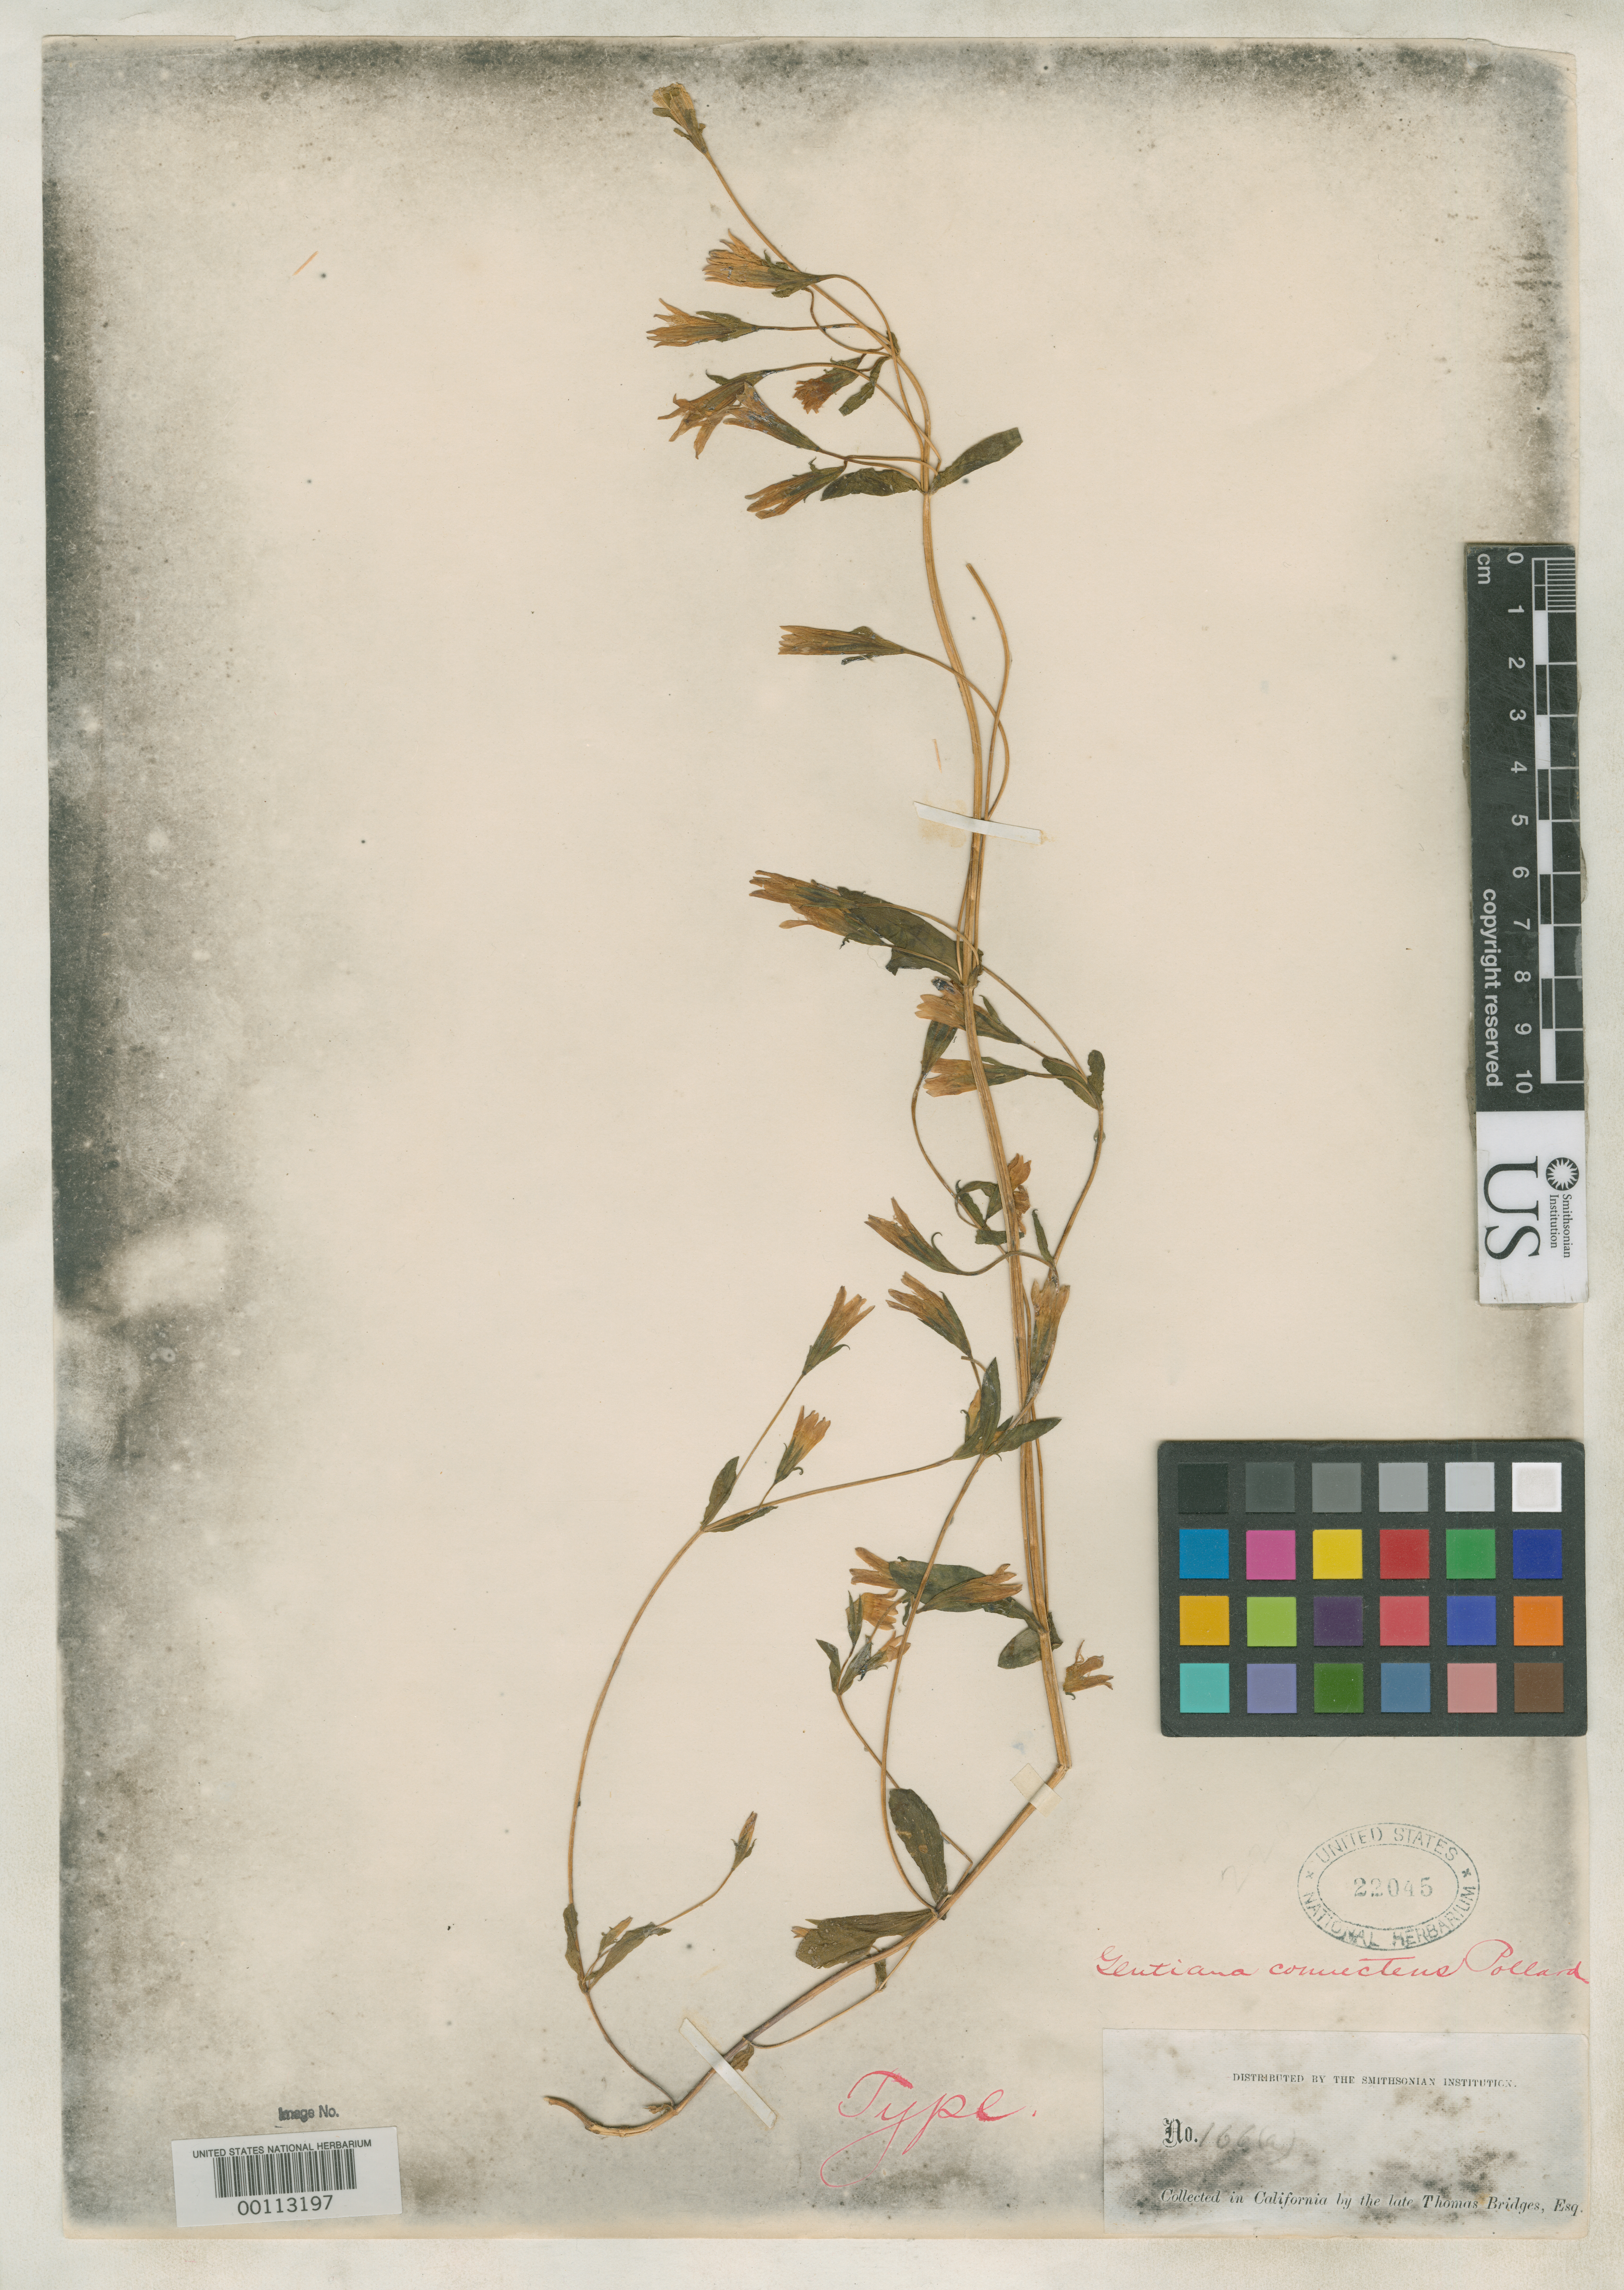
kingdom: Plantae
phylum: Tracheophyta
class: Magnoliopsida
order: Gentianales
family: Gentianaceae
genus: Gentiana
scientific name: Gentiana connectens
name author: Pollard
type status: Holotype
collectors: T. Bridges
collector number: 166 a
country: United States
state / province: California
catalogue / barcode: US 22045